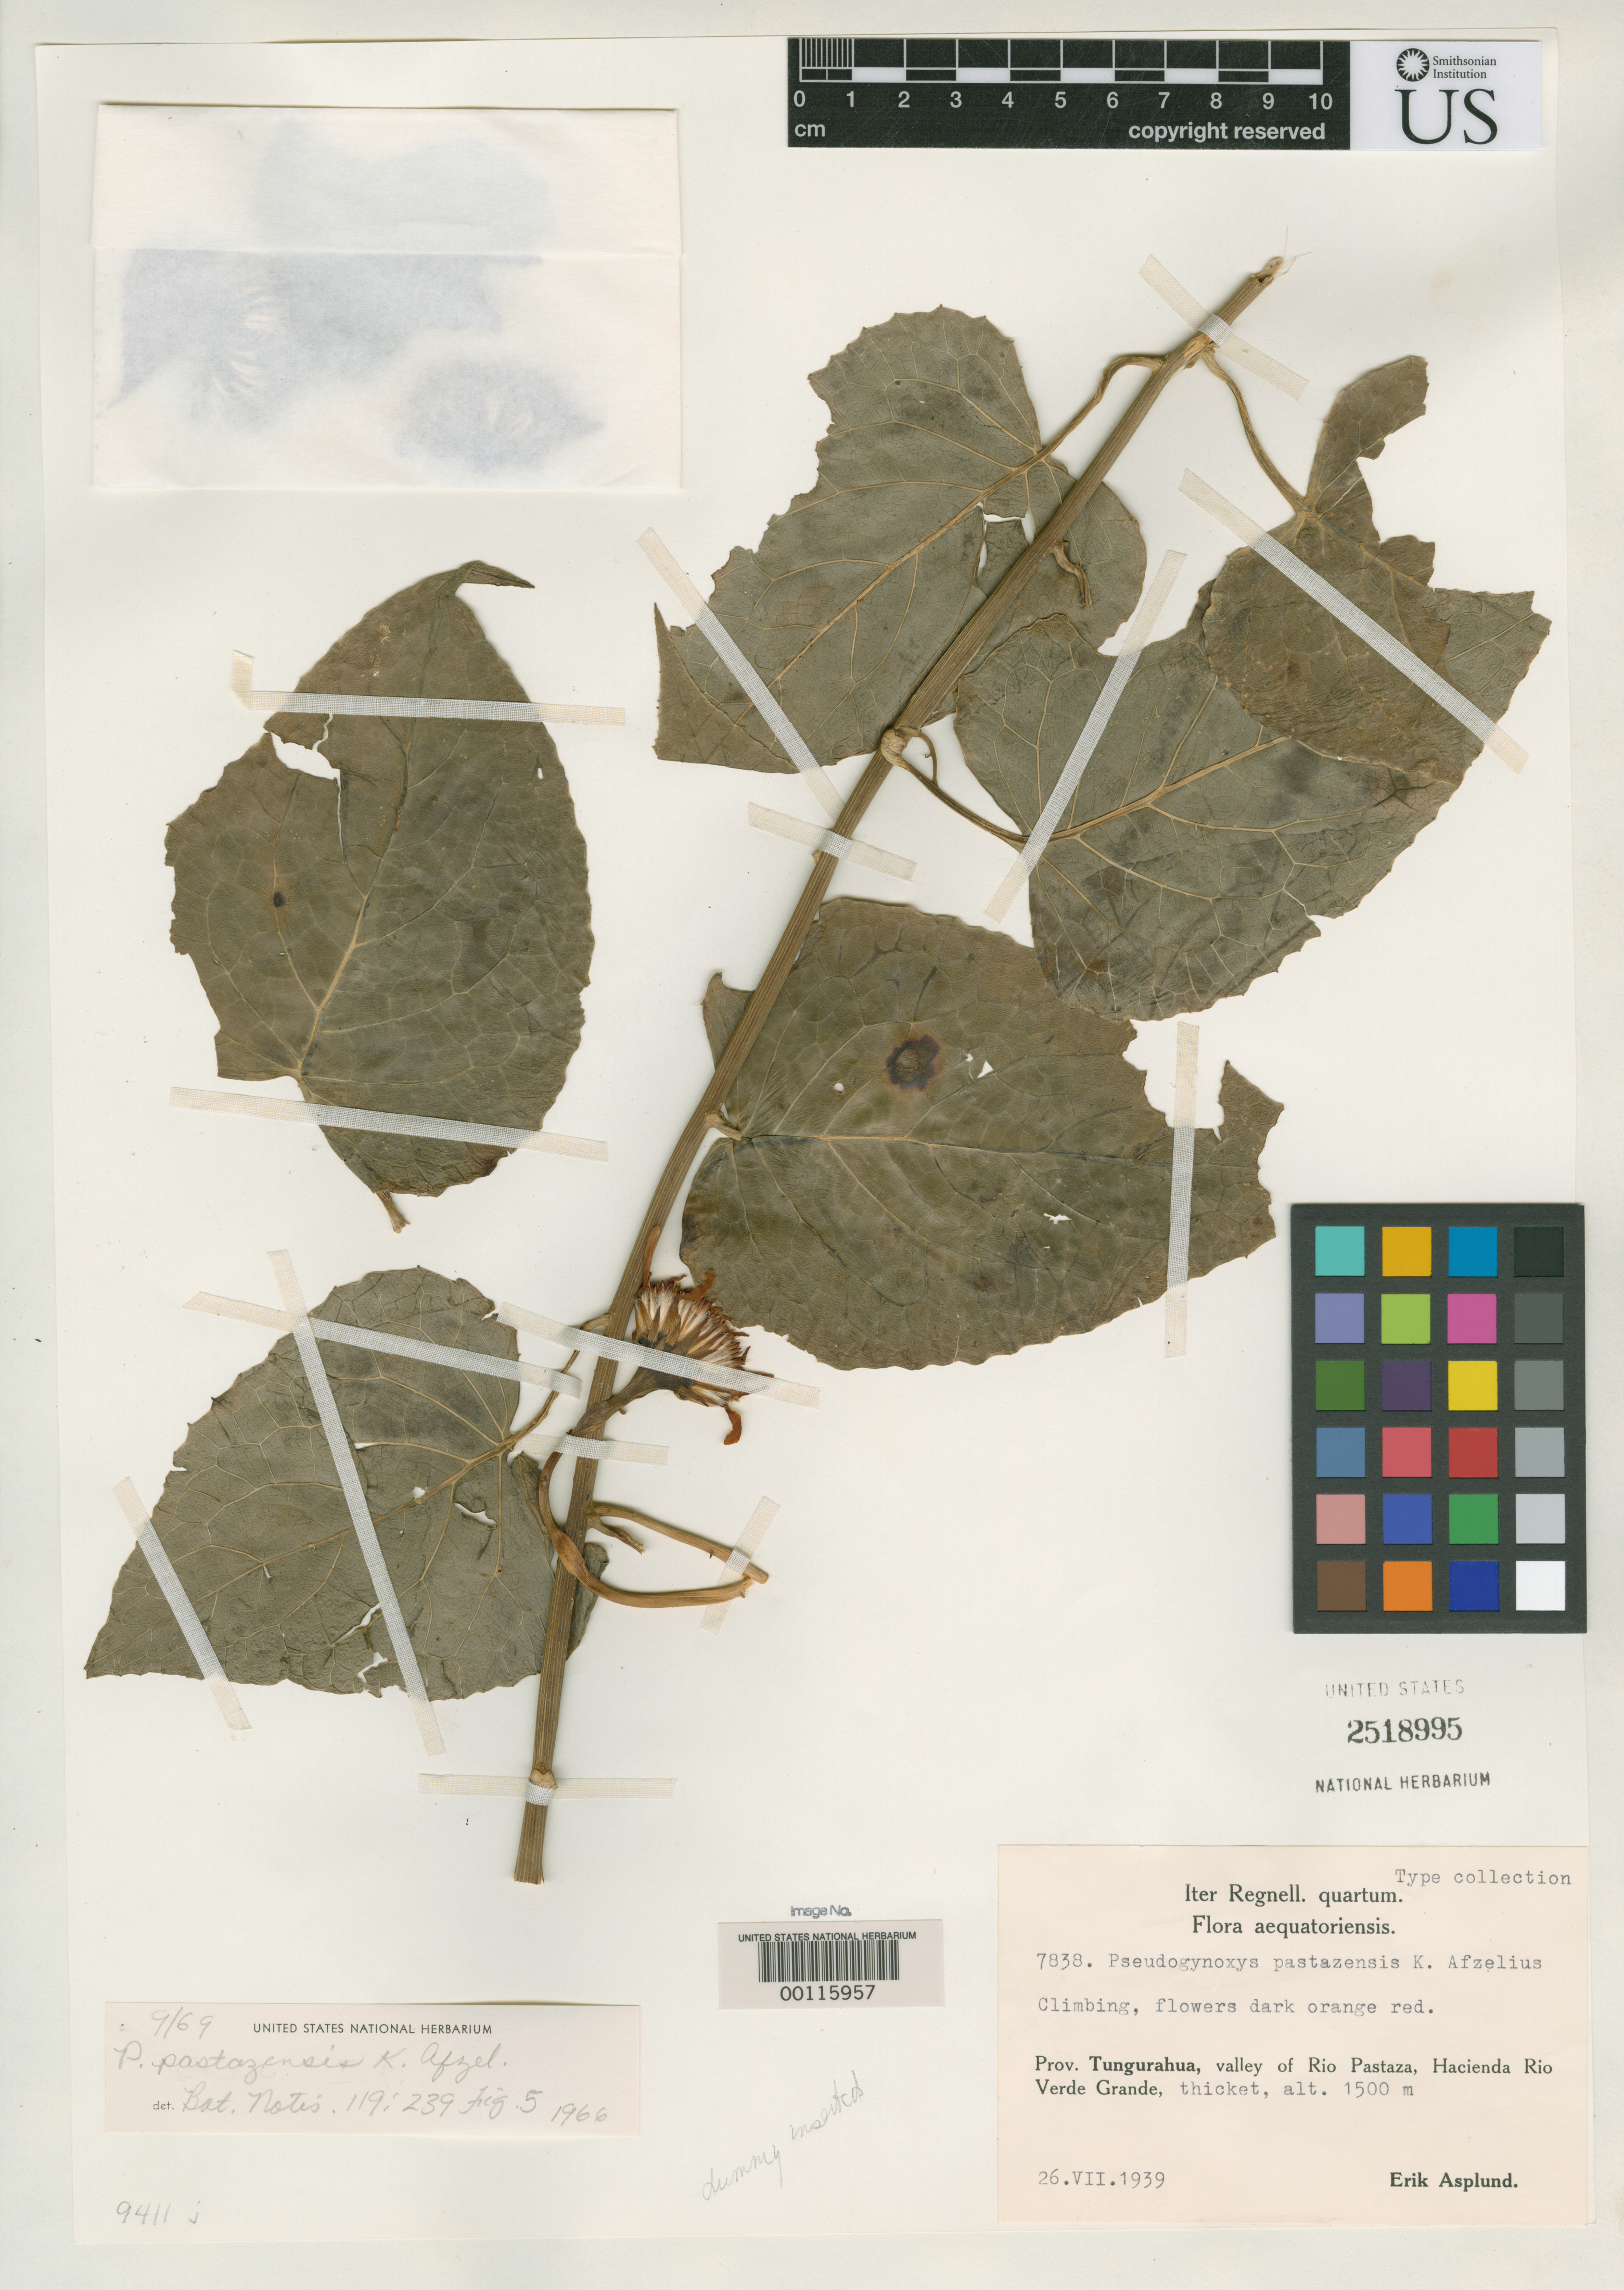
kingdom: Plantae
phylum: Tracheophyta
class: Magnoliopsida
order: Asterales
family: Asteraceae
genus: Pseudogynoxys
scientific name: Pseudogynoxys pastazensis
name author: K. Afzel.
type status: Type Collection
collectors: E. Asplund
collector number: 7838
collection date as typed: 26 Aug 1939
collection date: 1939-08-26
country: Ecuador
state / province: Tungurahua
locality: Valley of Rio Pastaza.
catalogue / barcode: US 2518995